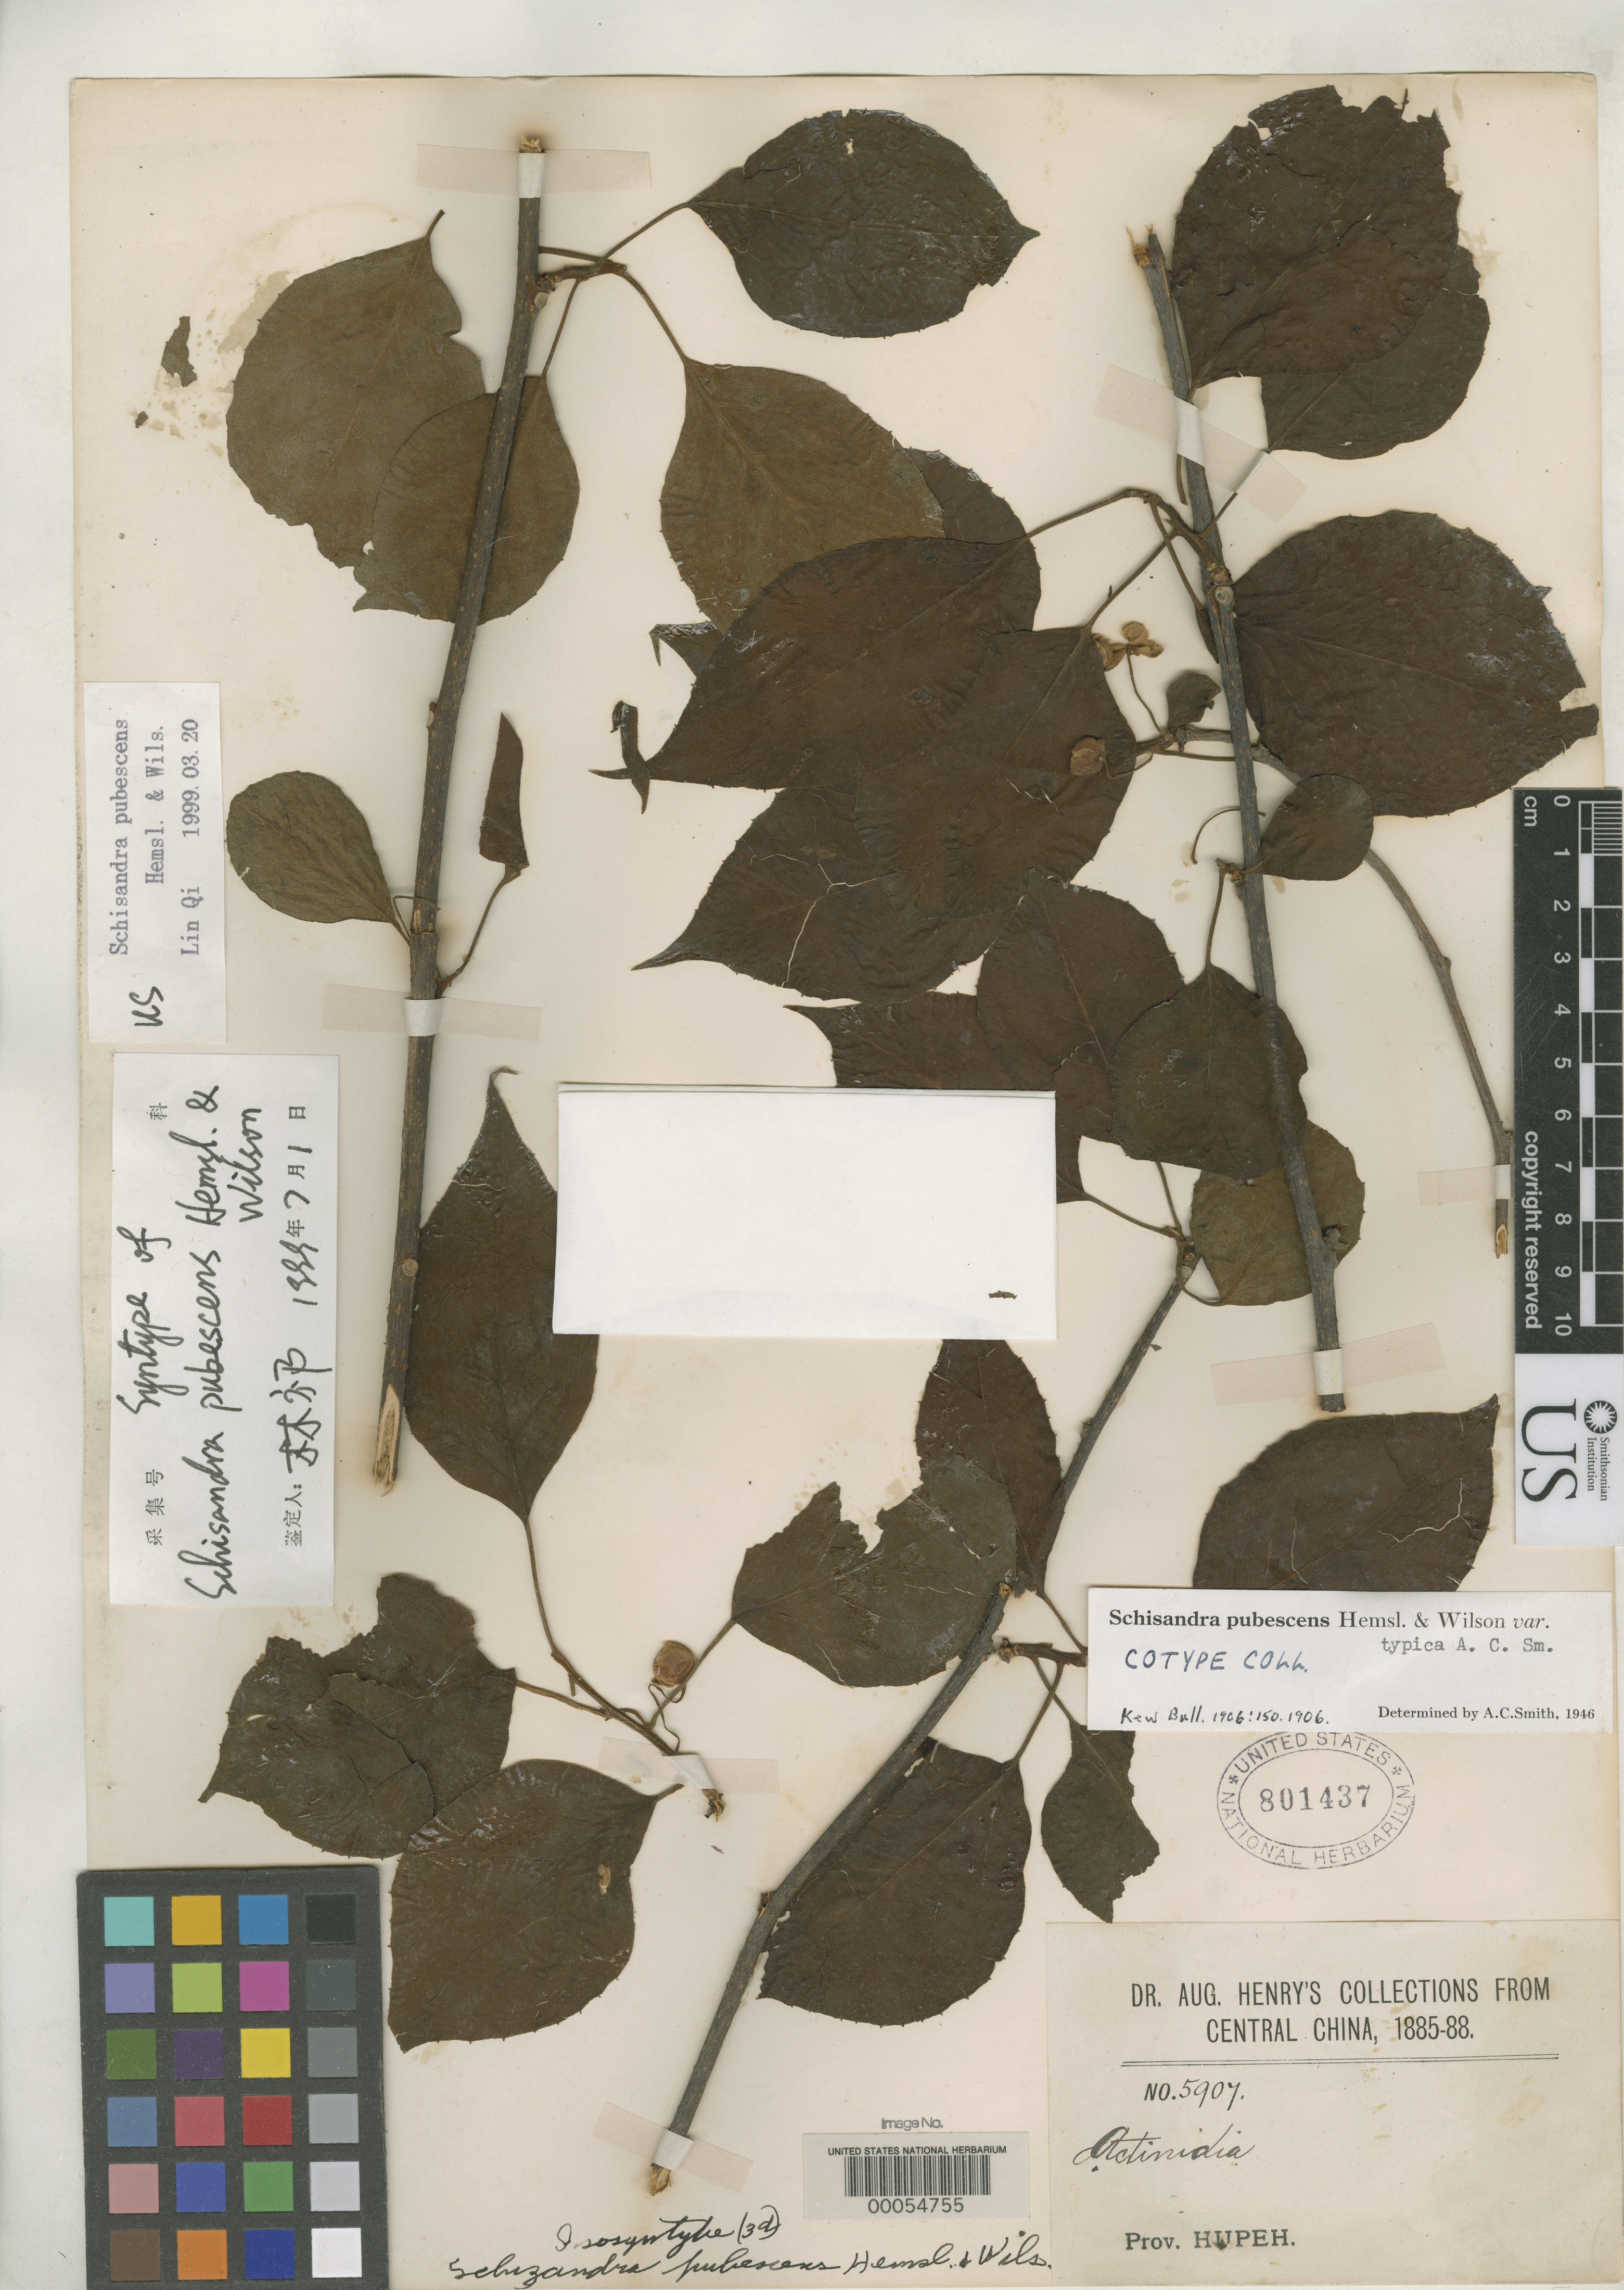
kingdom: Plantae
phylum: Tracheophyta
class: Magnoliopsida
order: Austrobaileyales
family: Schisandraceae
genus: Schisandra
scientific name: Schisandra pubescens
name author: Hemsl. & E.H. Wilson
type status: Isosyntype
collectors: A. Henry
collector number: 5907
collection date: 1885/1888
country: China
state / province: Hubei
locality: Central China. Prov. Hupeh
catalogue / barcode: US 801437